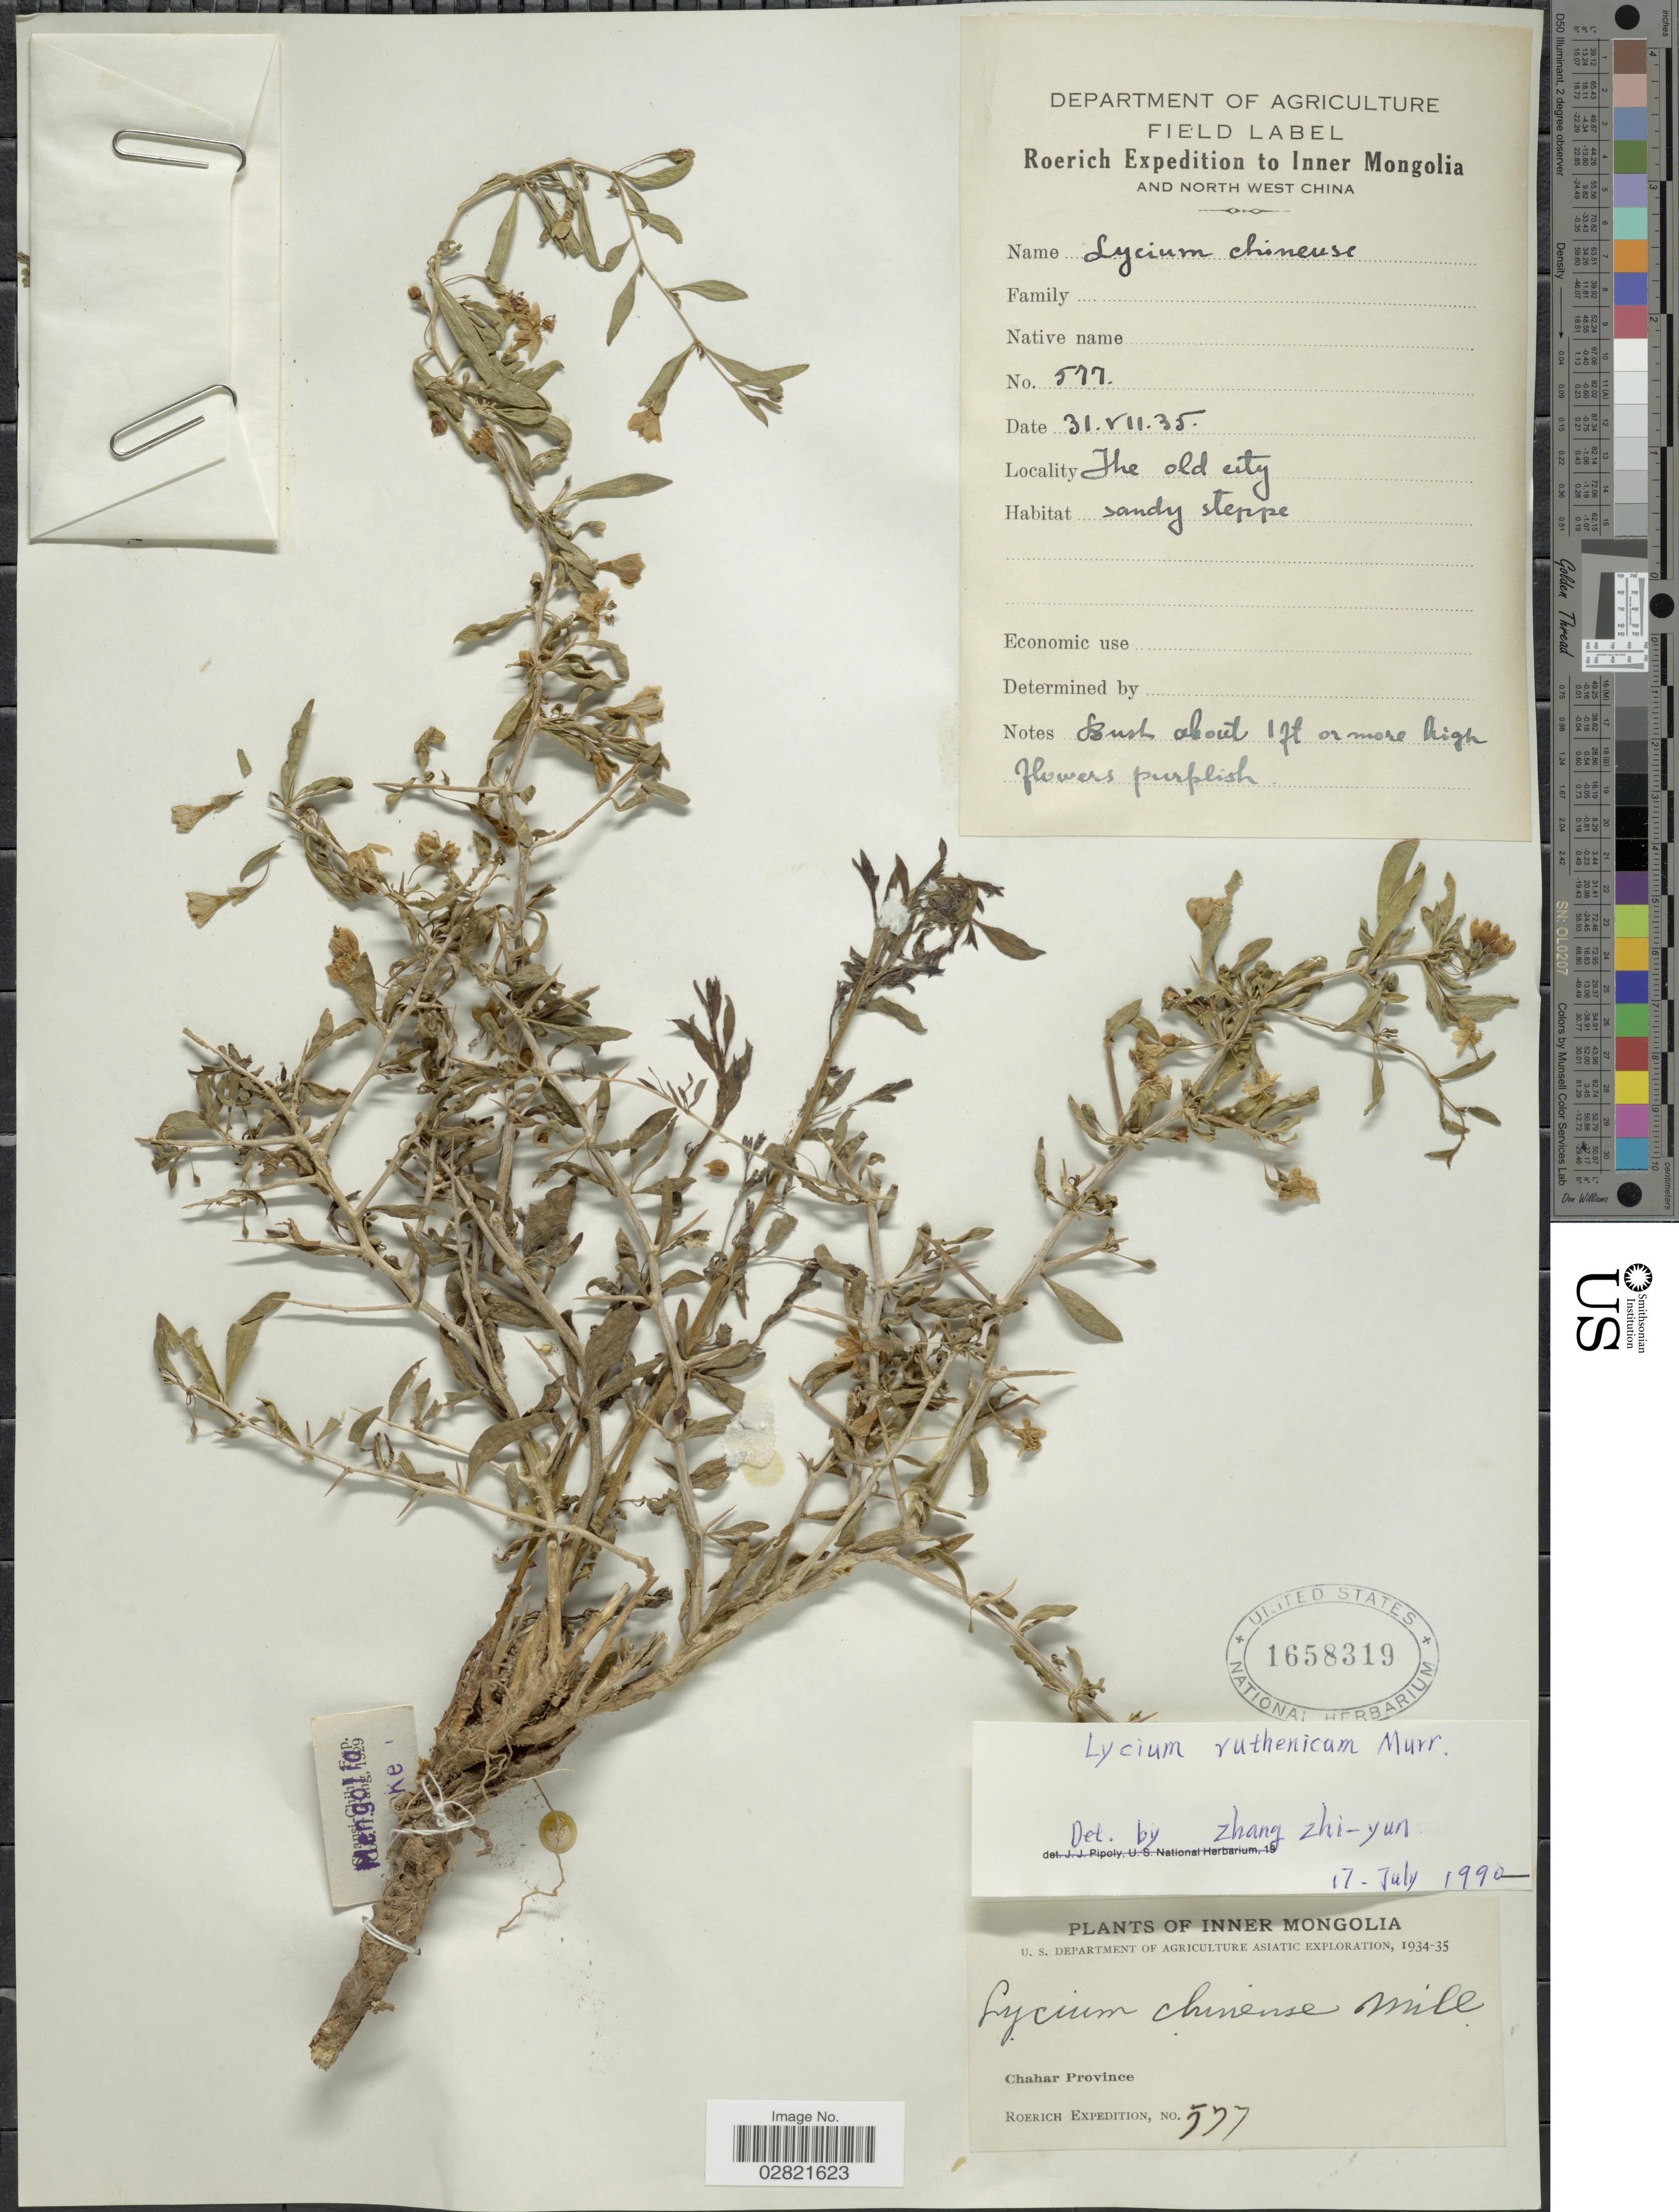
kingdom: Plantae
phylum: Tracheophyta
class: Magnoliopsida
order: Solanales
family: Solanaceae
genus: Lycium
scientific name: Lycium chinense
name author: Mill.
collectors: Roerich Expedition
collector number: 577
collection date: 1935-07-31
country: China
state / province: Nei Monggol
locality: Inner Mongolia and North West China. Chahar Province. The old city.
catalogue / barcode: US 1658319